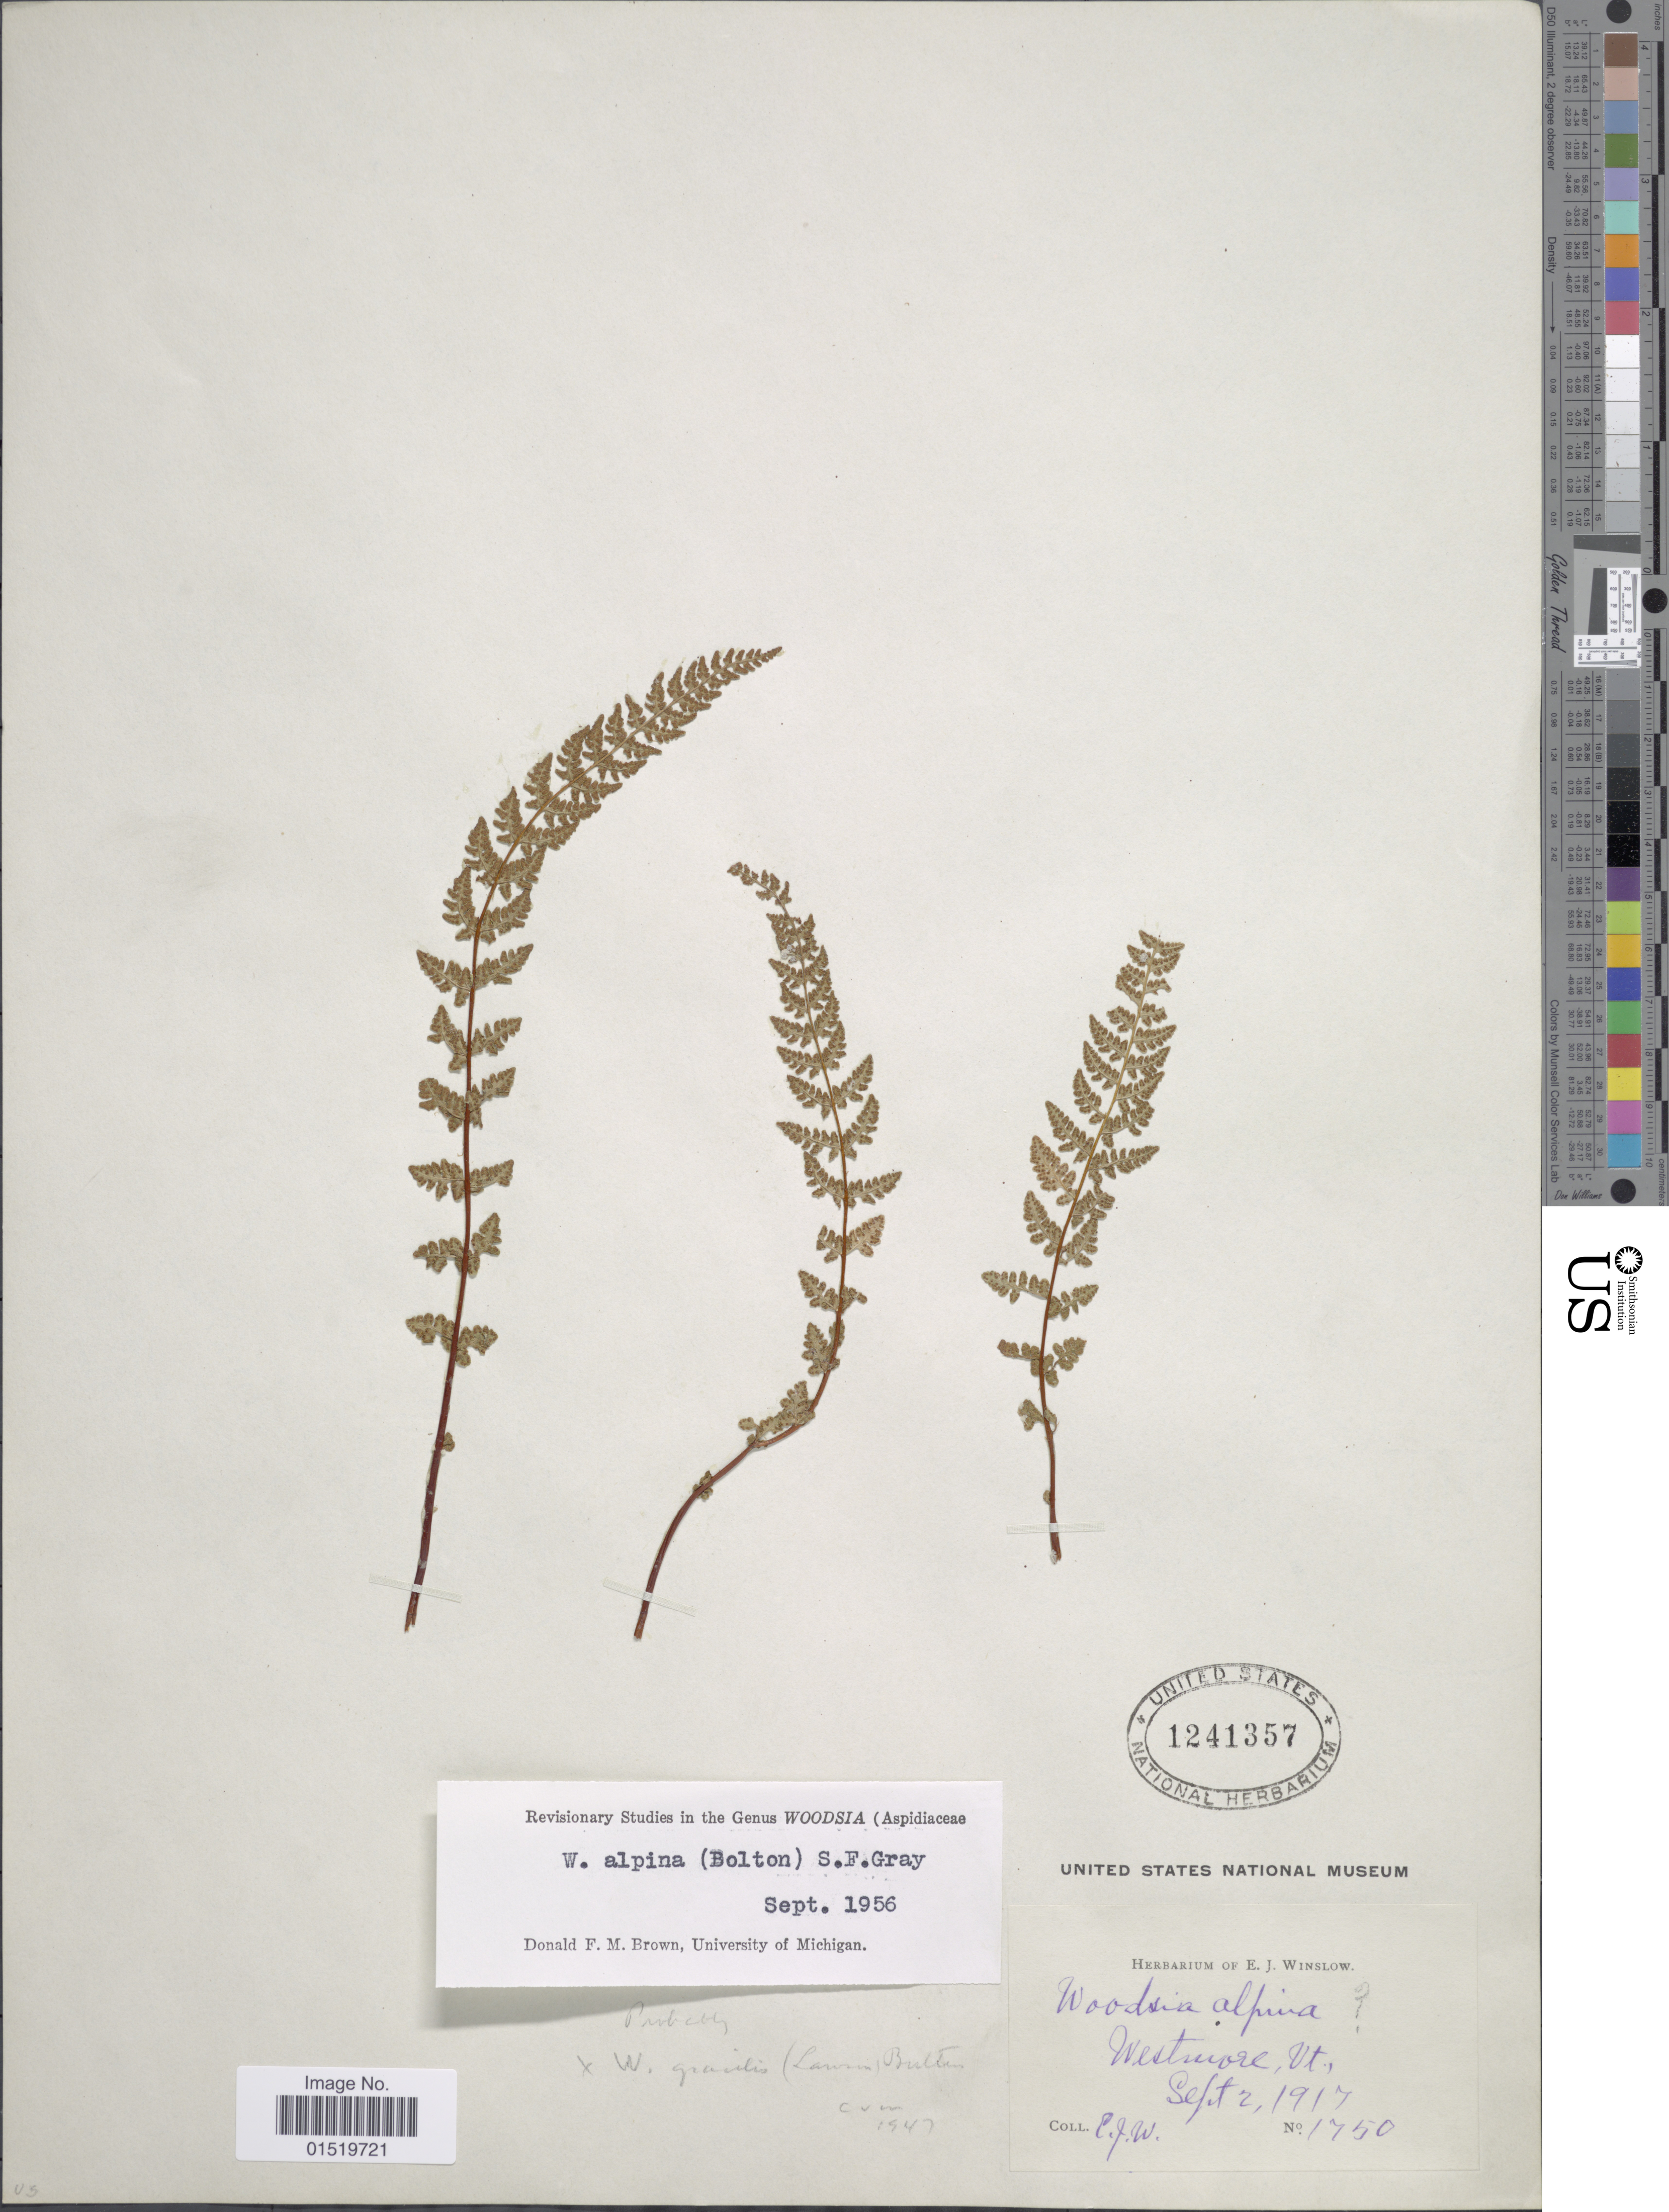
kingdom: Plantae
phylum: Tracheophyta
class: Polypodiopsida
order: Polypodiales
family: Woodsiaceae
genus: Woodsia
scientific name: Woodsia x gracilis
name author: (Lawson) Butters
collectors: E. Winslow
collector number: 1750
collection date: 1917-09-02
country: United States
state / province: Vermont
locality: Westmore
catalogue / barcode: US 1241357